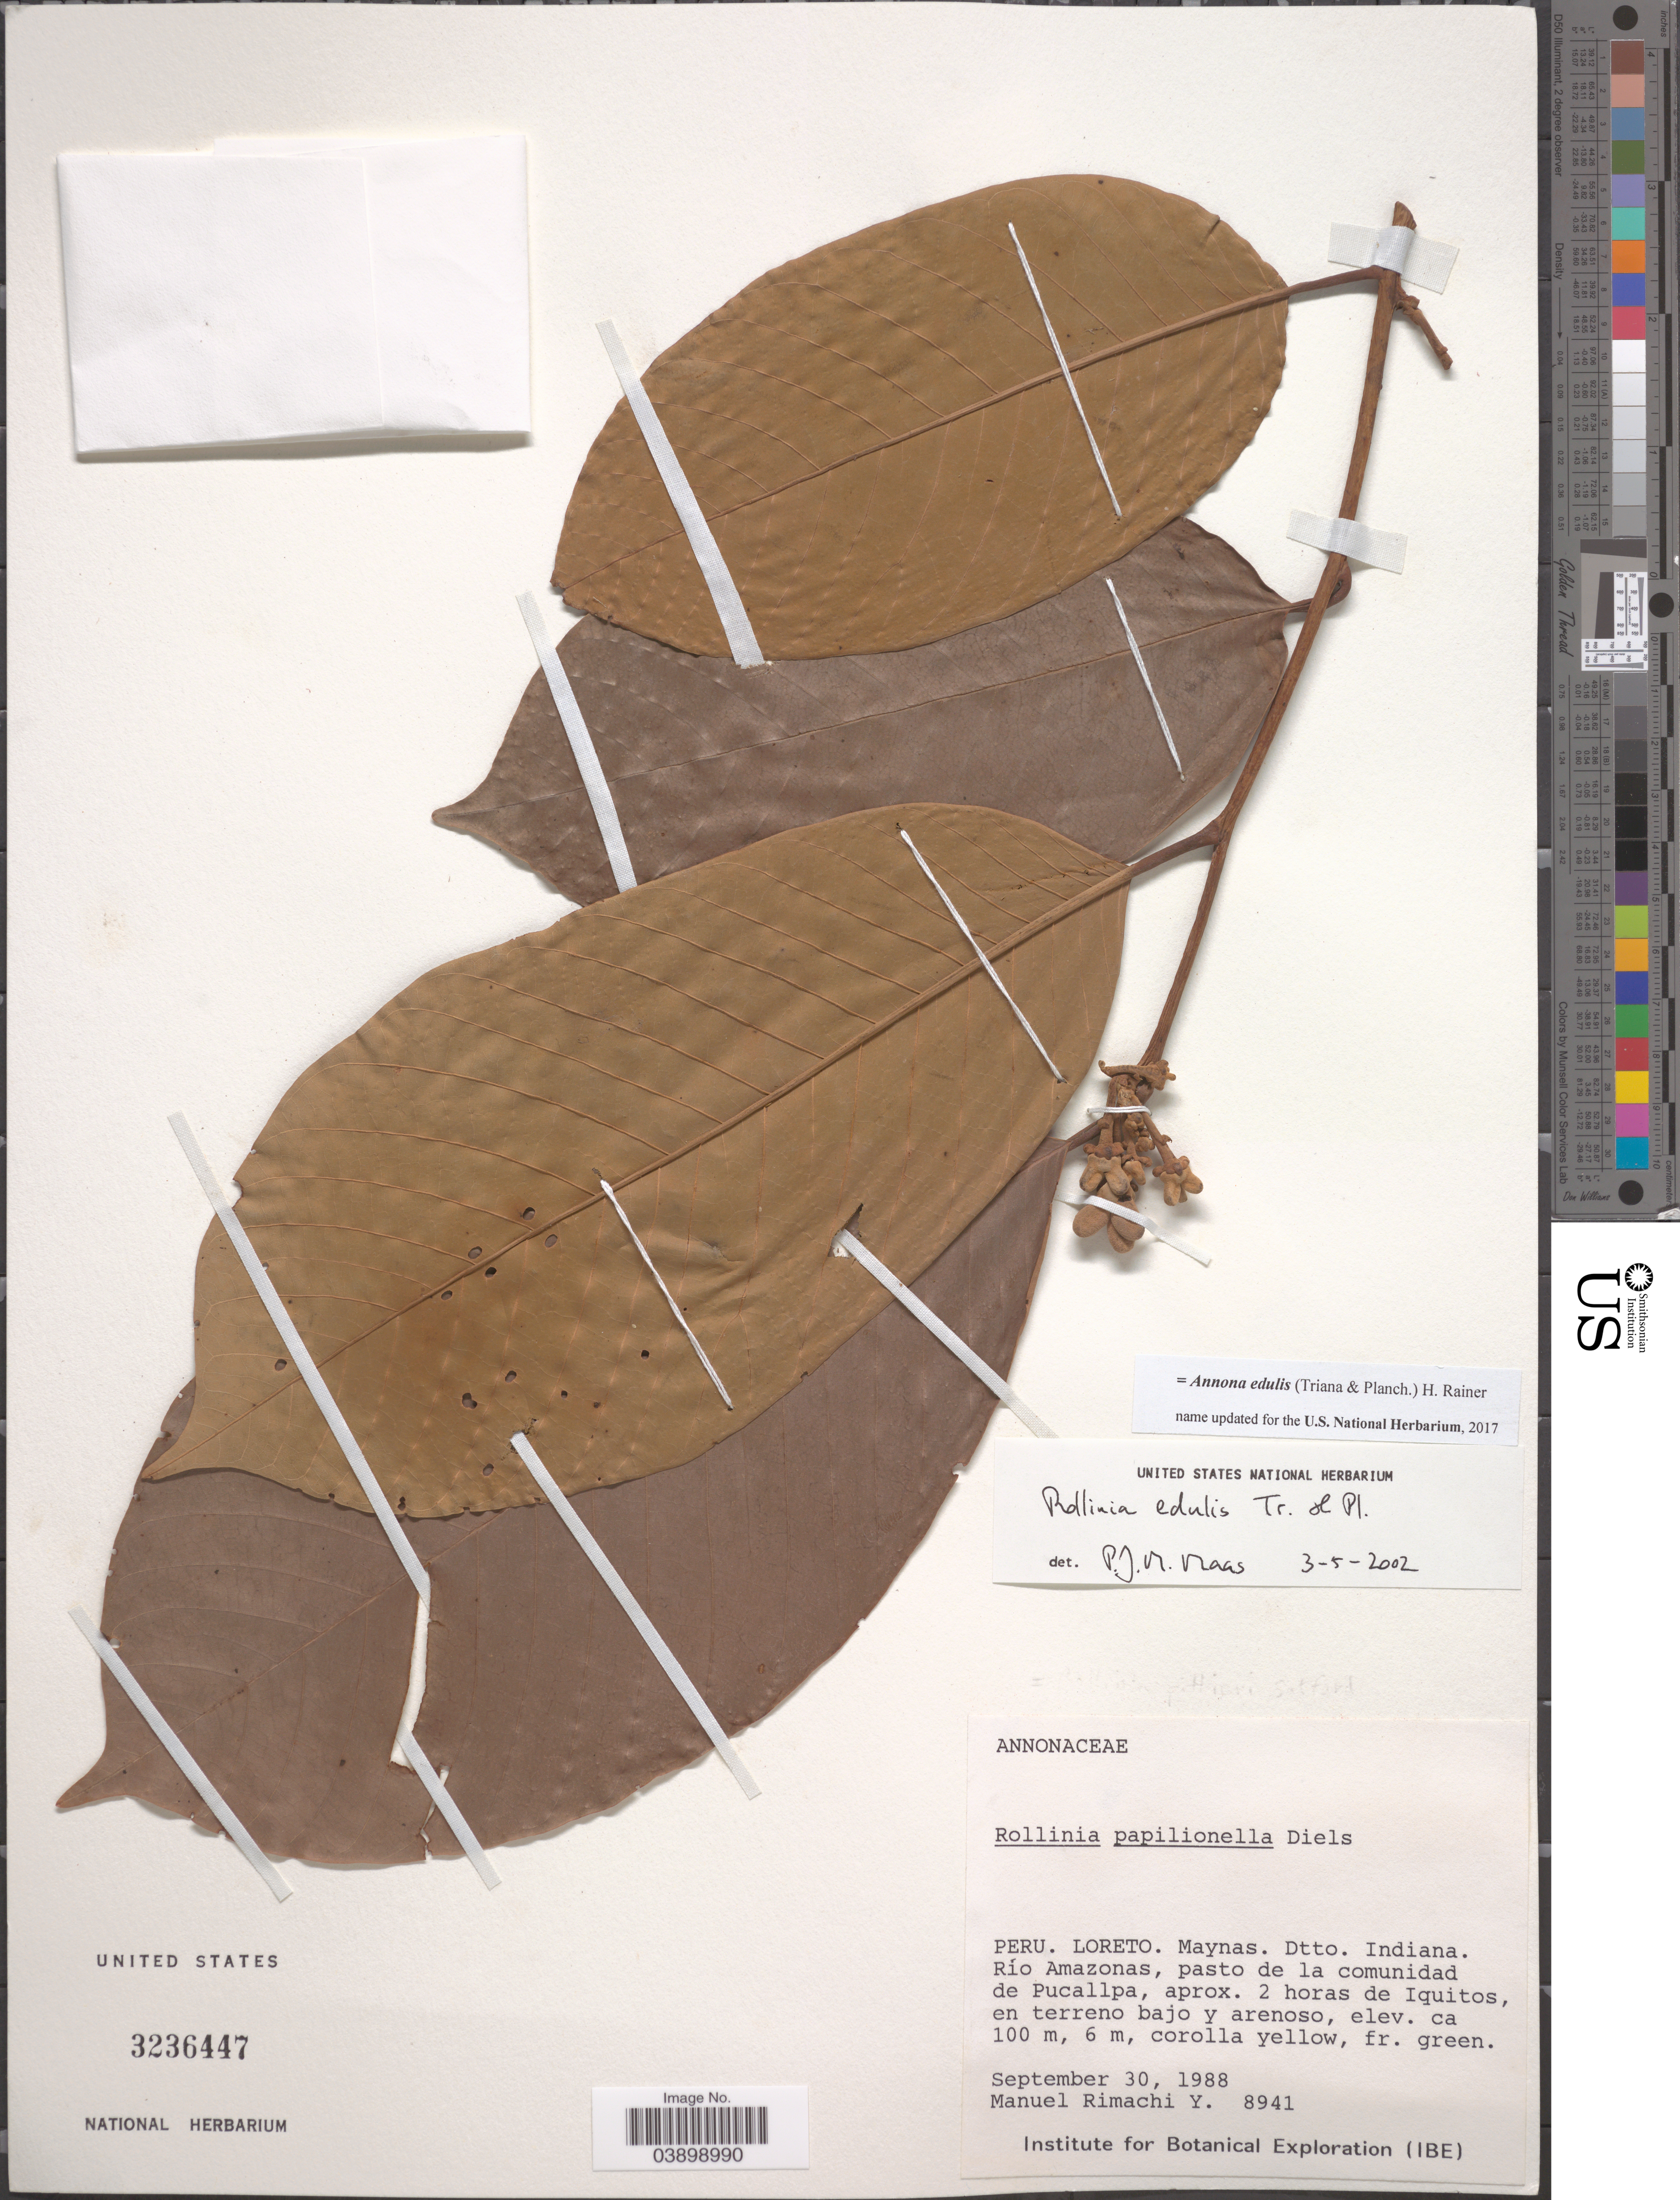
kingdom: Plantae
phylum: Tracheophyta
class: Magnoliopsida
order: Magnoliales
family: Annonaceae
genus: Annona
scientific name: Annona edulis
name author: (Triana & Planch.) H. Rainer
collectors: M. Rimachi Y.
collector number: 8941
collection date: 1988-09-30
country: Peru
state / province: Loreto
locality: Maynas. Dtto. Indiana. Río Amazonas, pasto de la comunidad de Pucallpa, aprox. 2 horas de Iquitos, en terreno bajo y arenoso.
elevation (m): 100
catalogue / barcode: US 3236447